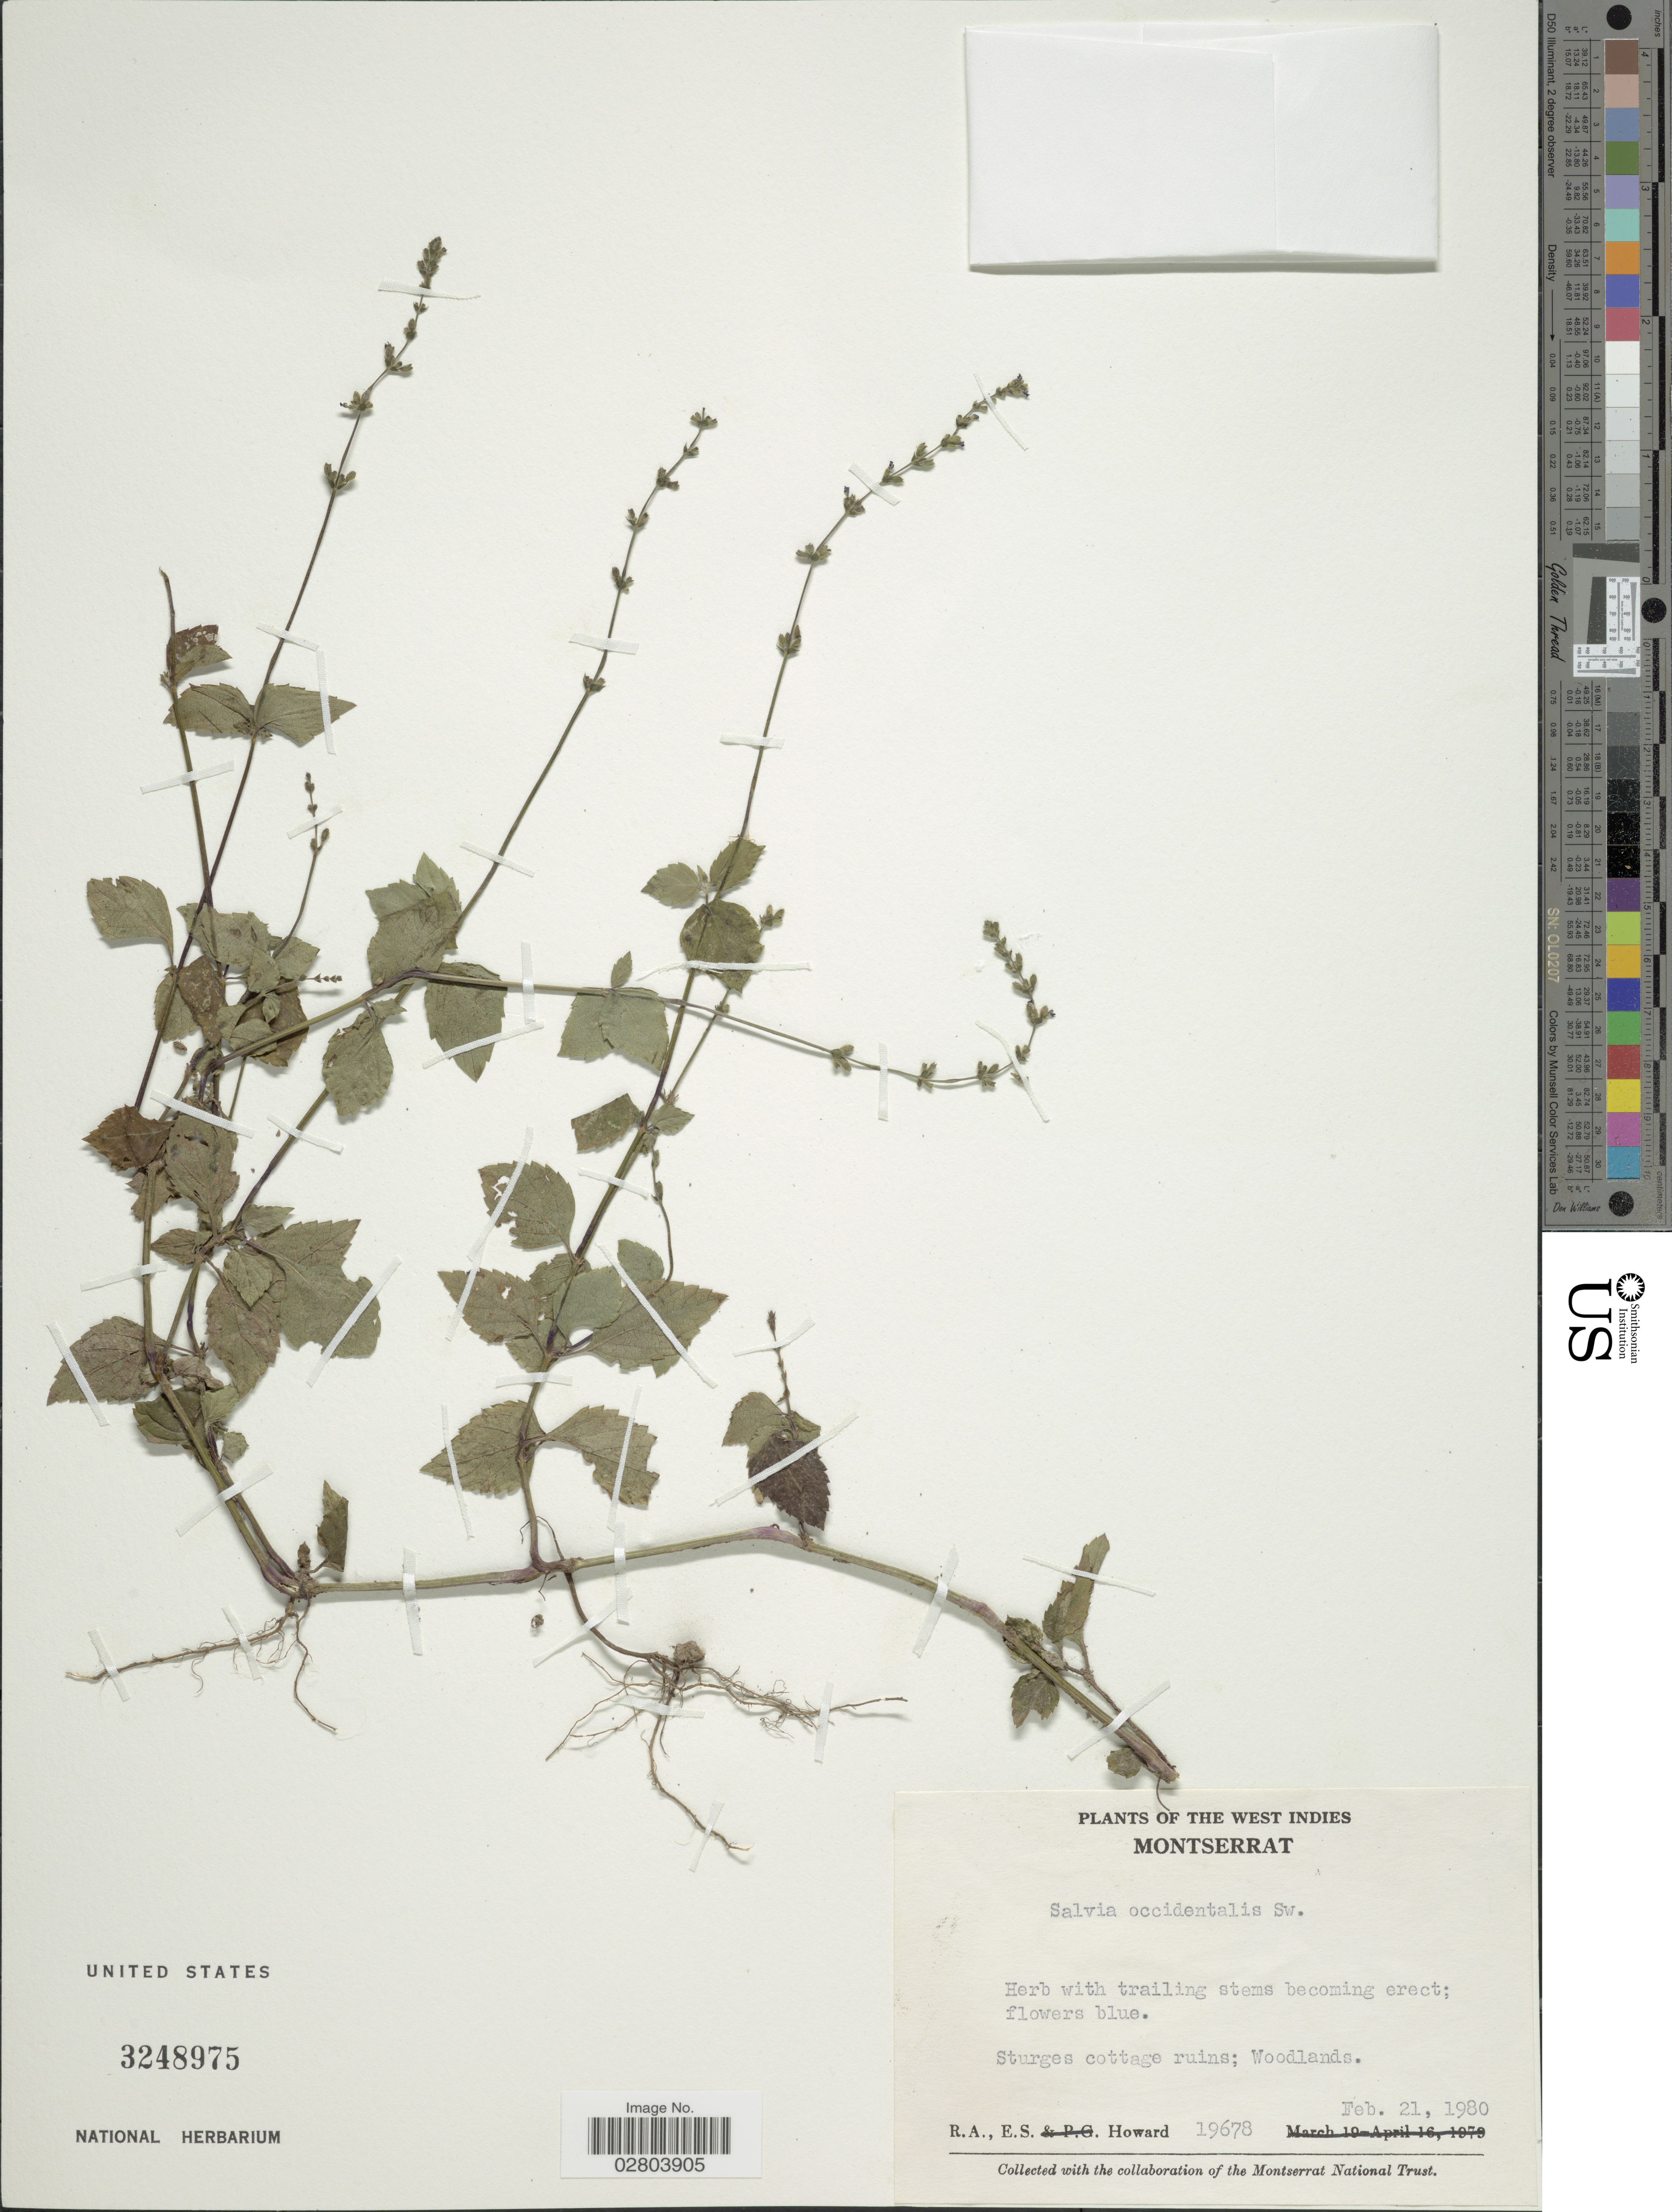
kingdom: Plantae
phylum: Tracheophyta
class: Magnoliopsida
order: Lamiales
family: Lamiaceae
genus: Salvia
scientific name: Salvia occidentalis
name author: Sw.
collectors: R. A. Howard & E. S. Howard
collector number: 19678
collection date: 1980-02-21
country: Montserrat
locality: The West Indies. Sturges cottage ruins; Woodlands.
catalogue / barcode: US 3248975